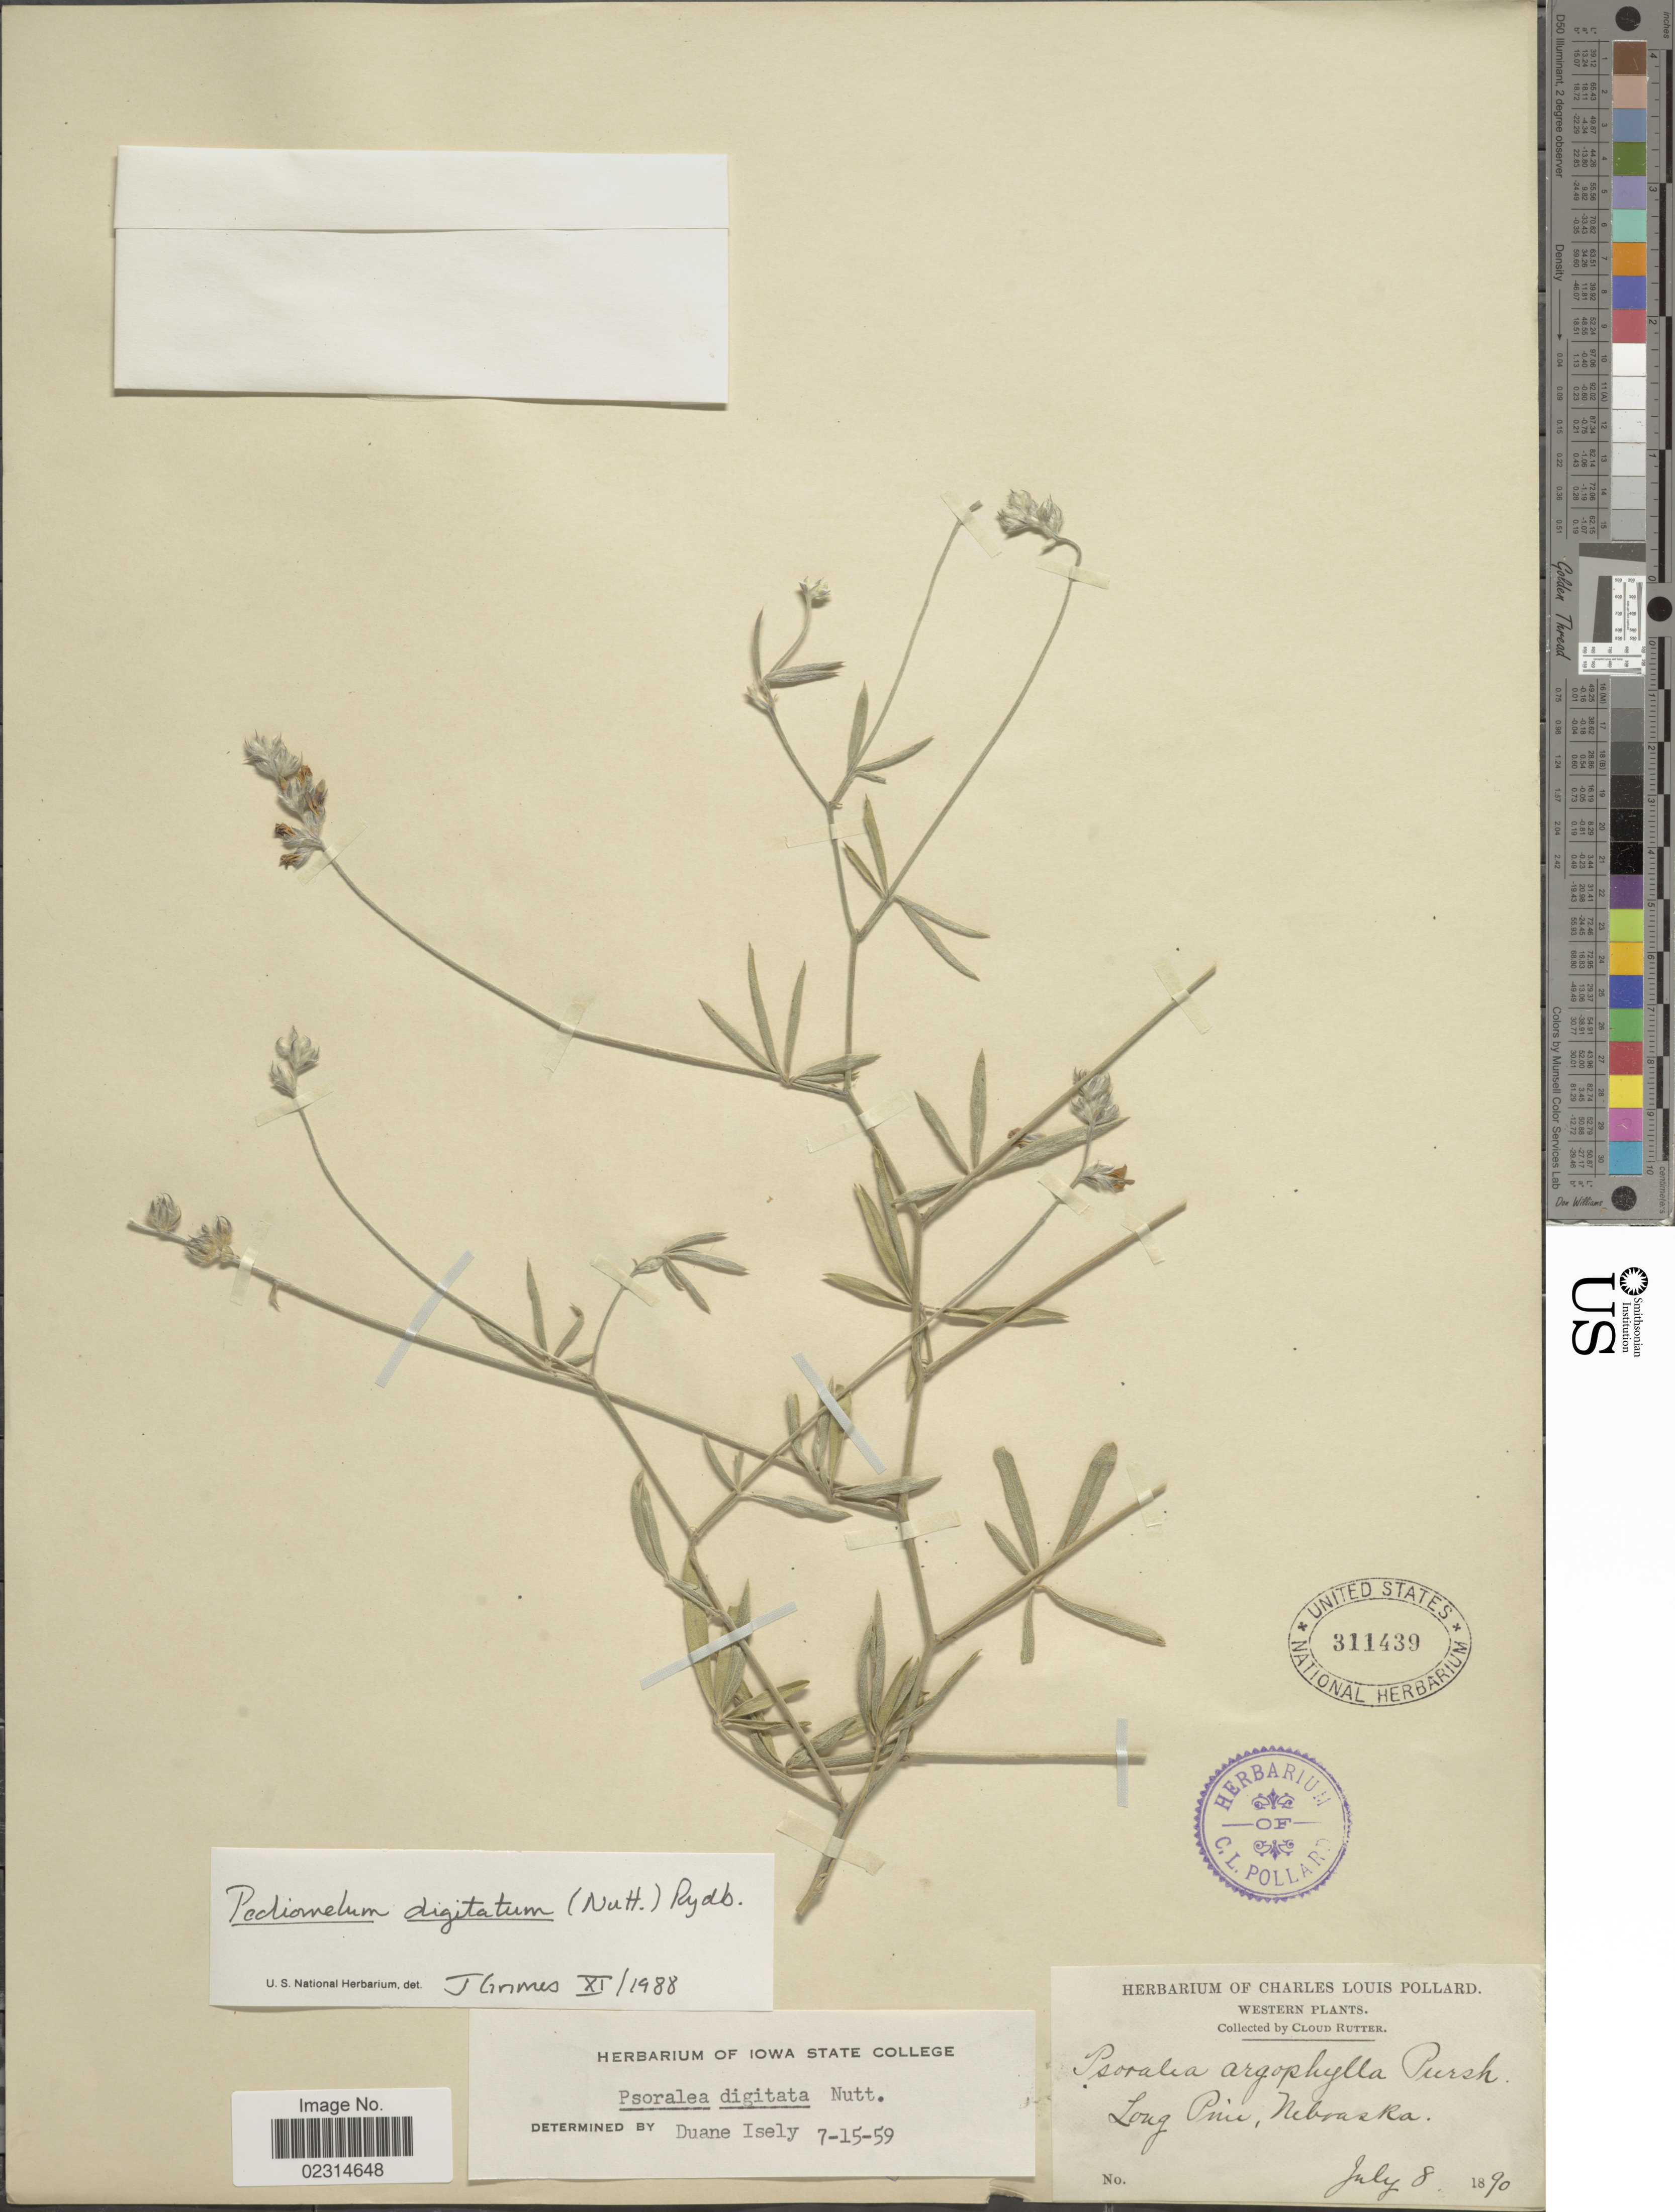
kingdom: Plantae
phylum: Tracheophyta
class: Magnoliopsida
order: Fabales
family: Fabaceae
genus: Pediomelum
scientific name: Pediomelum digitatum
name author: (Nutt. ex Torr. & A. Gray) Isely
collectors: C. Rutter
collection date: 1890-07-08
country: United States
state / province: Nebraska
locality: Western, Long Pine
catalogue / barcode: US 311439